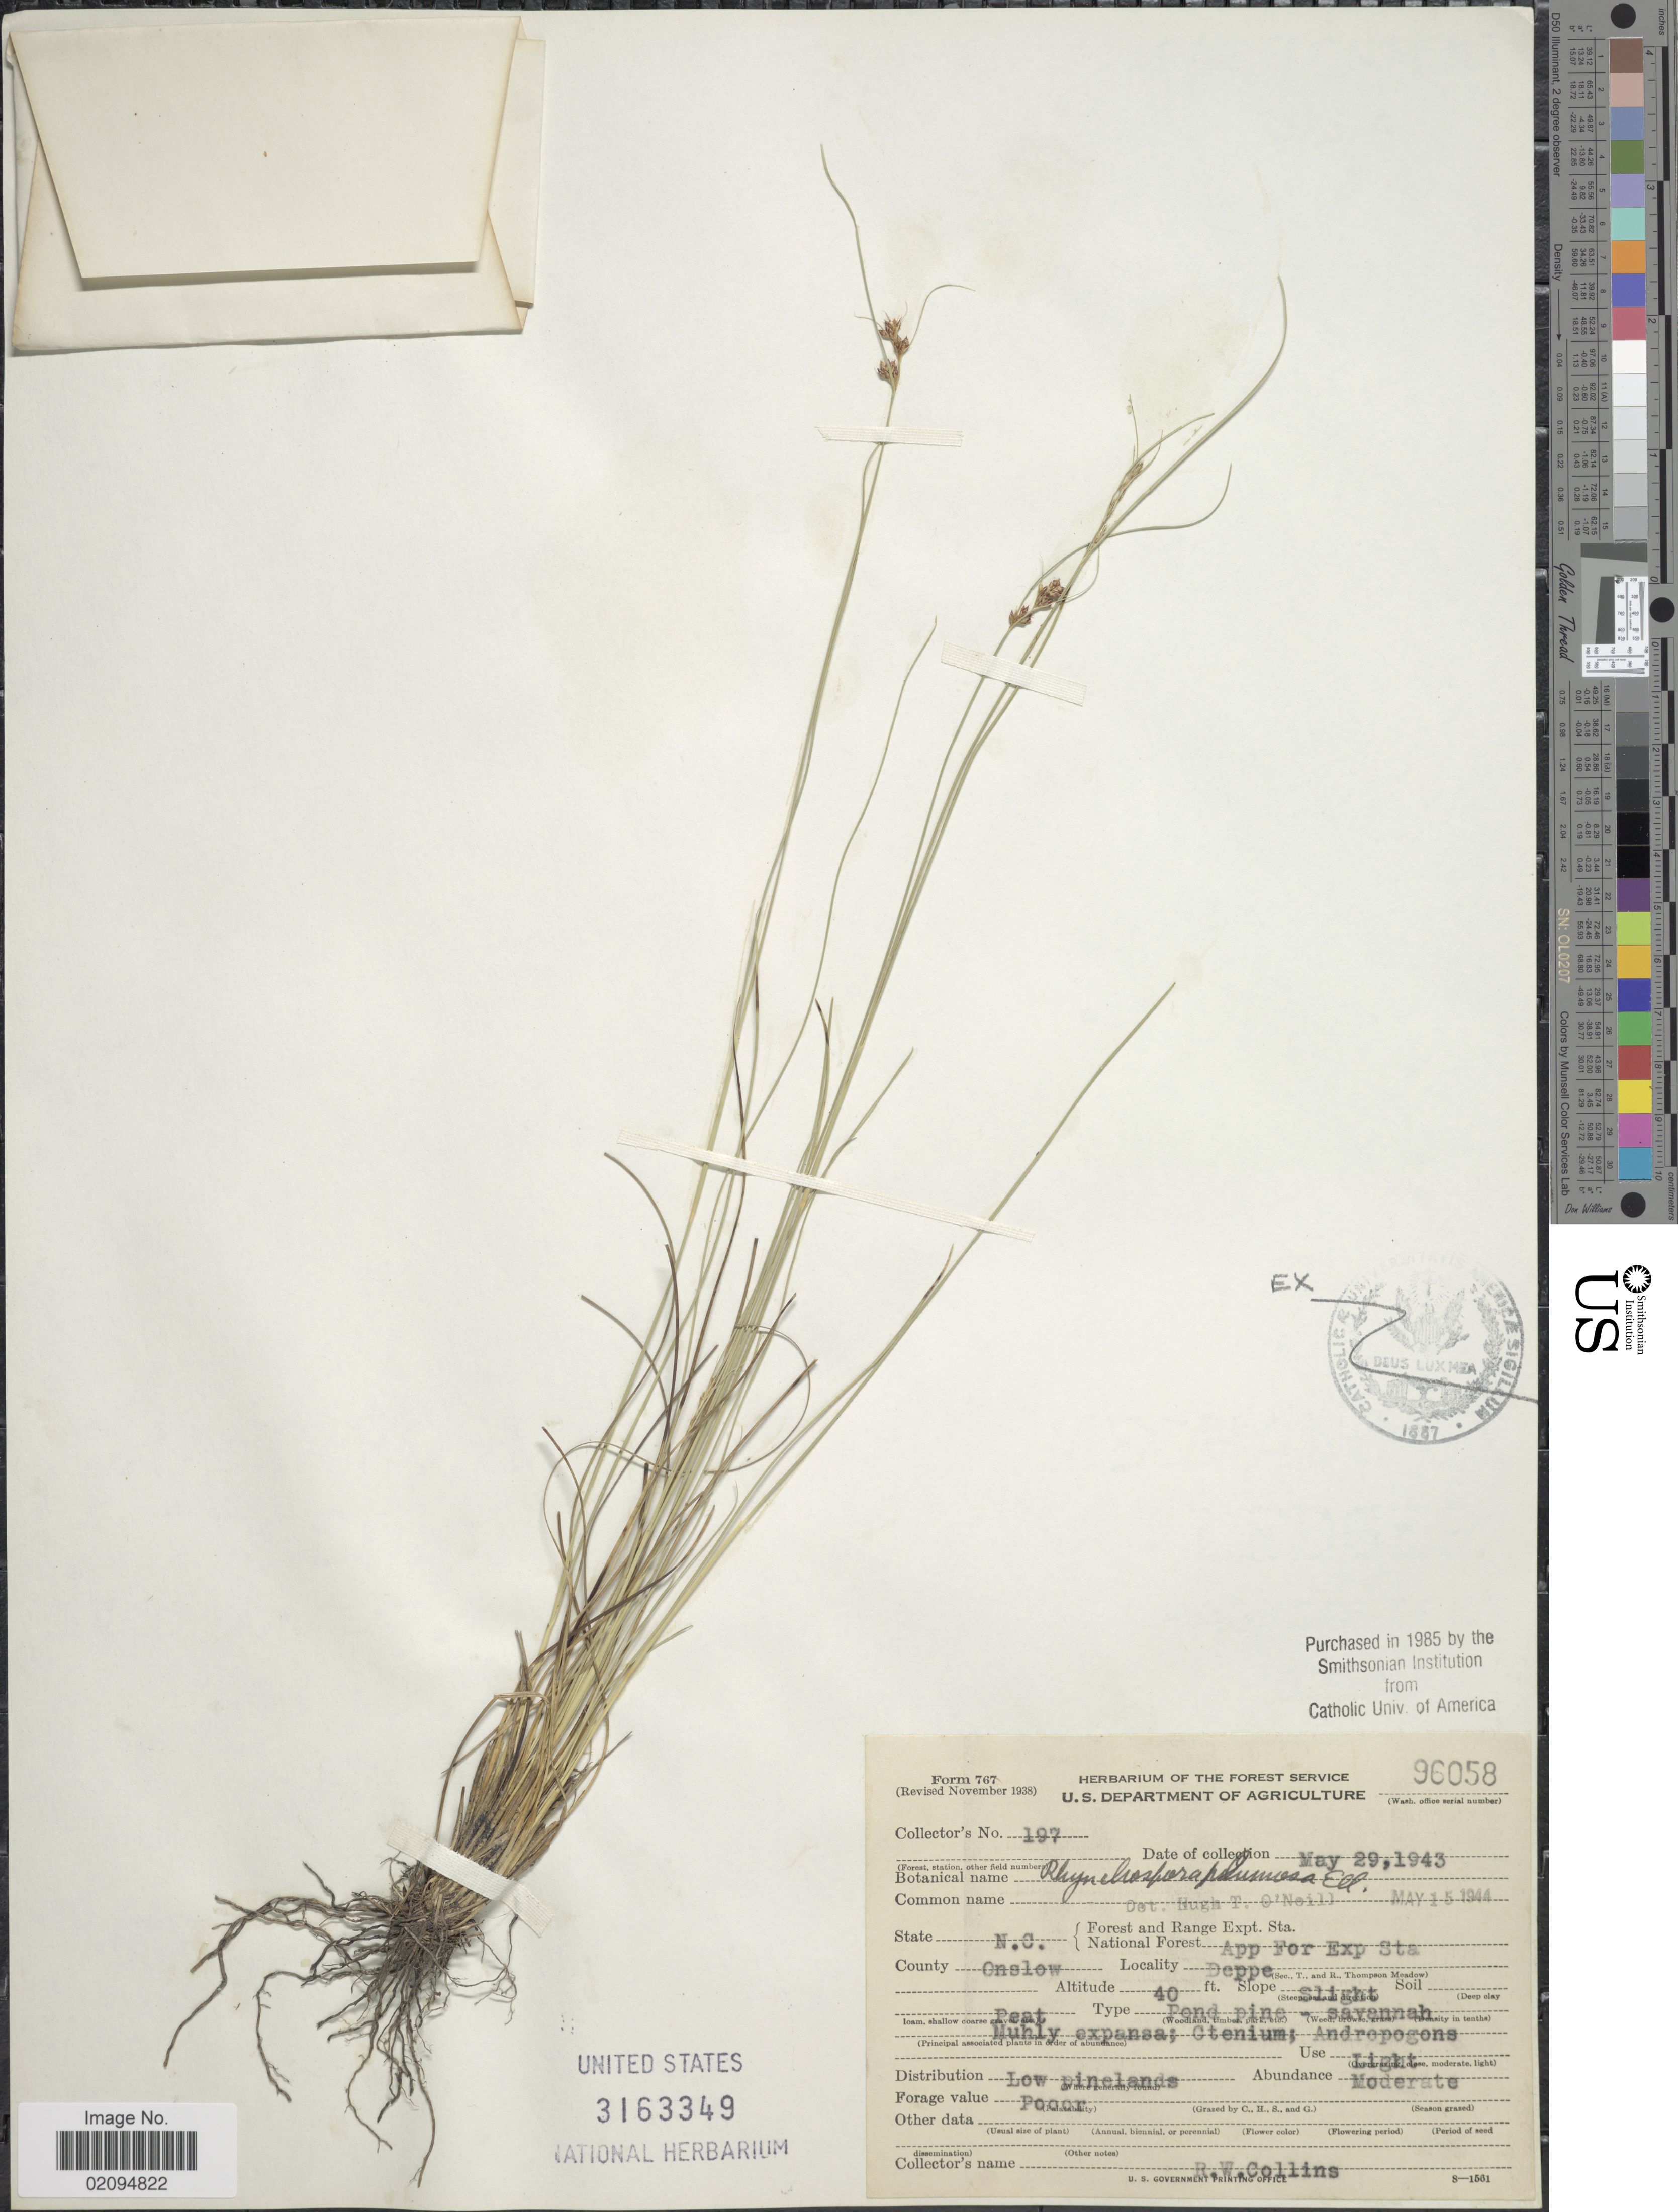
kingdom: Plantae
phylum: Tracheophyta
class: Liliopsida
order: Poales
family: Cyperaceae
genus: Rhynchospora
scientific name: Rhynchospora plumosa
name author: Elliott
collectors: R. Collins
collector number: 197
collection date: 1943-05-29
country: United States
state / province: North Carolina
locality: Foresst Range Expt. Sta. National Forest. App. For. Expt. Sta. Deppe County Onslow.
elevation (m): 12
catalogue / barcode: US 3163349